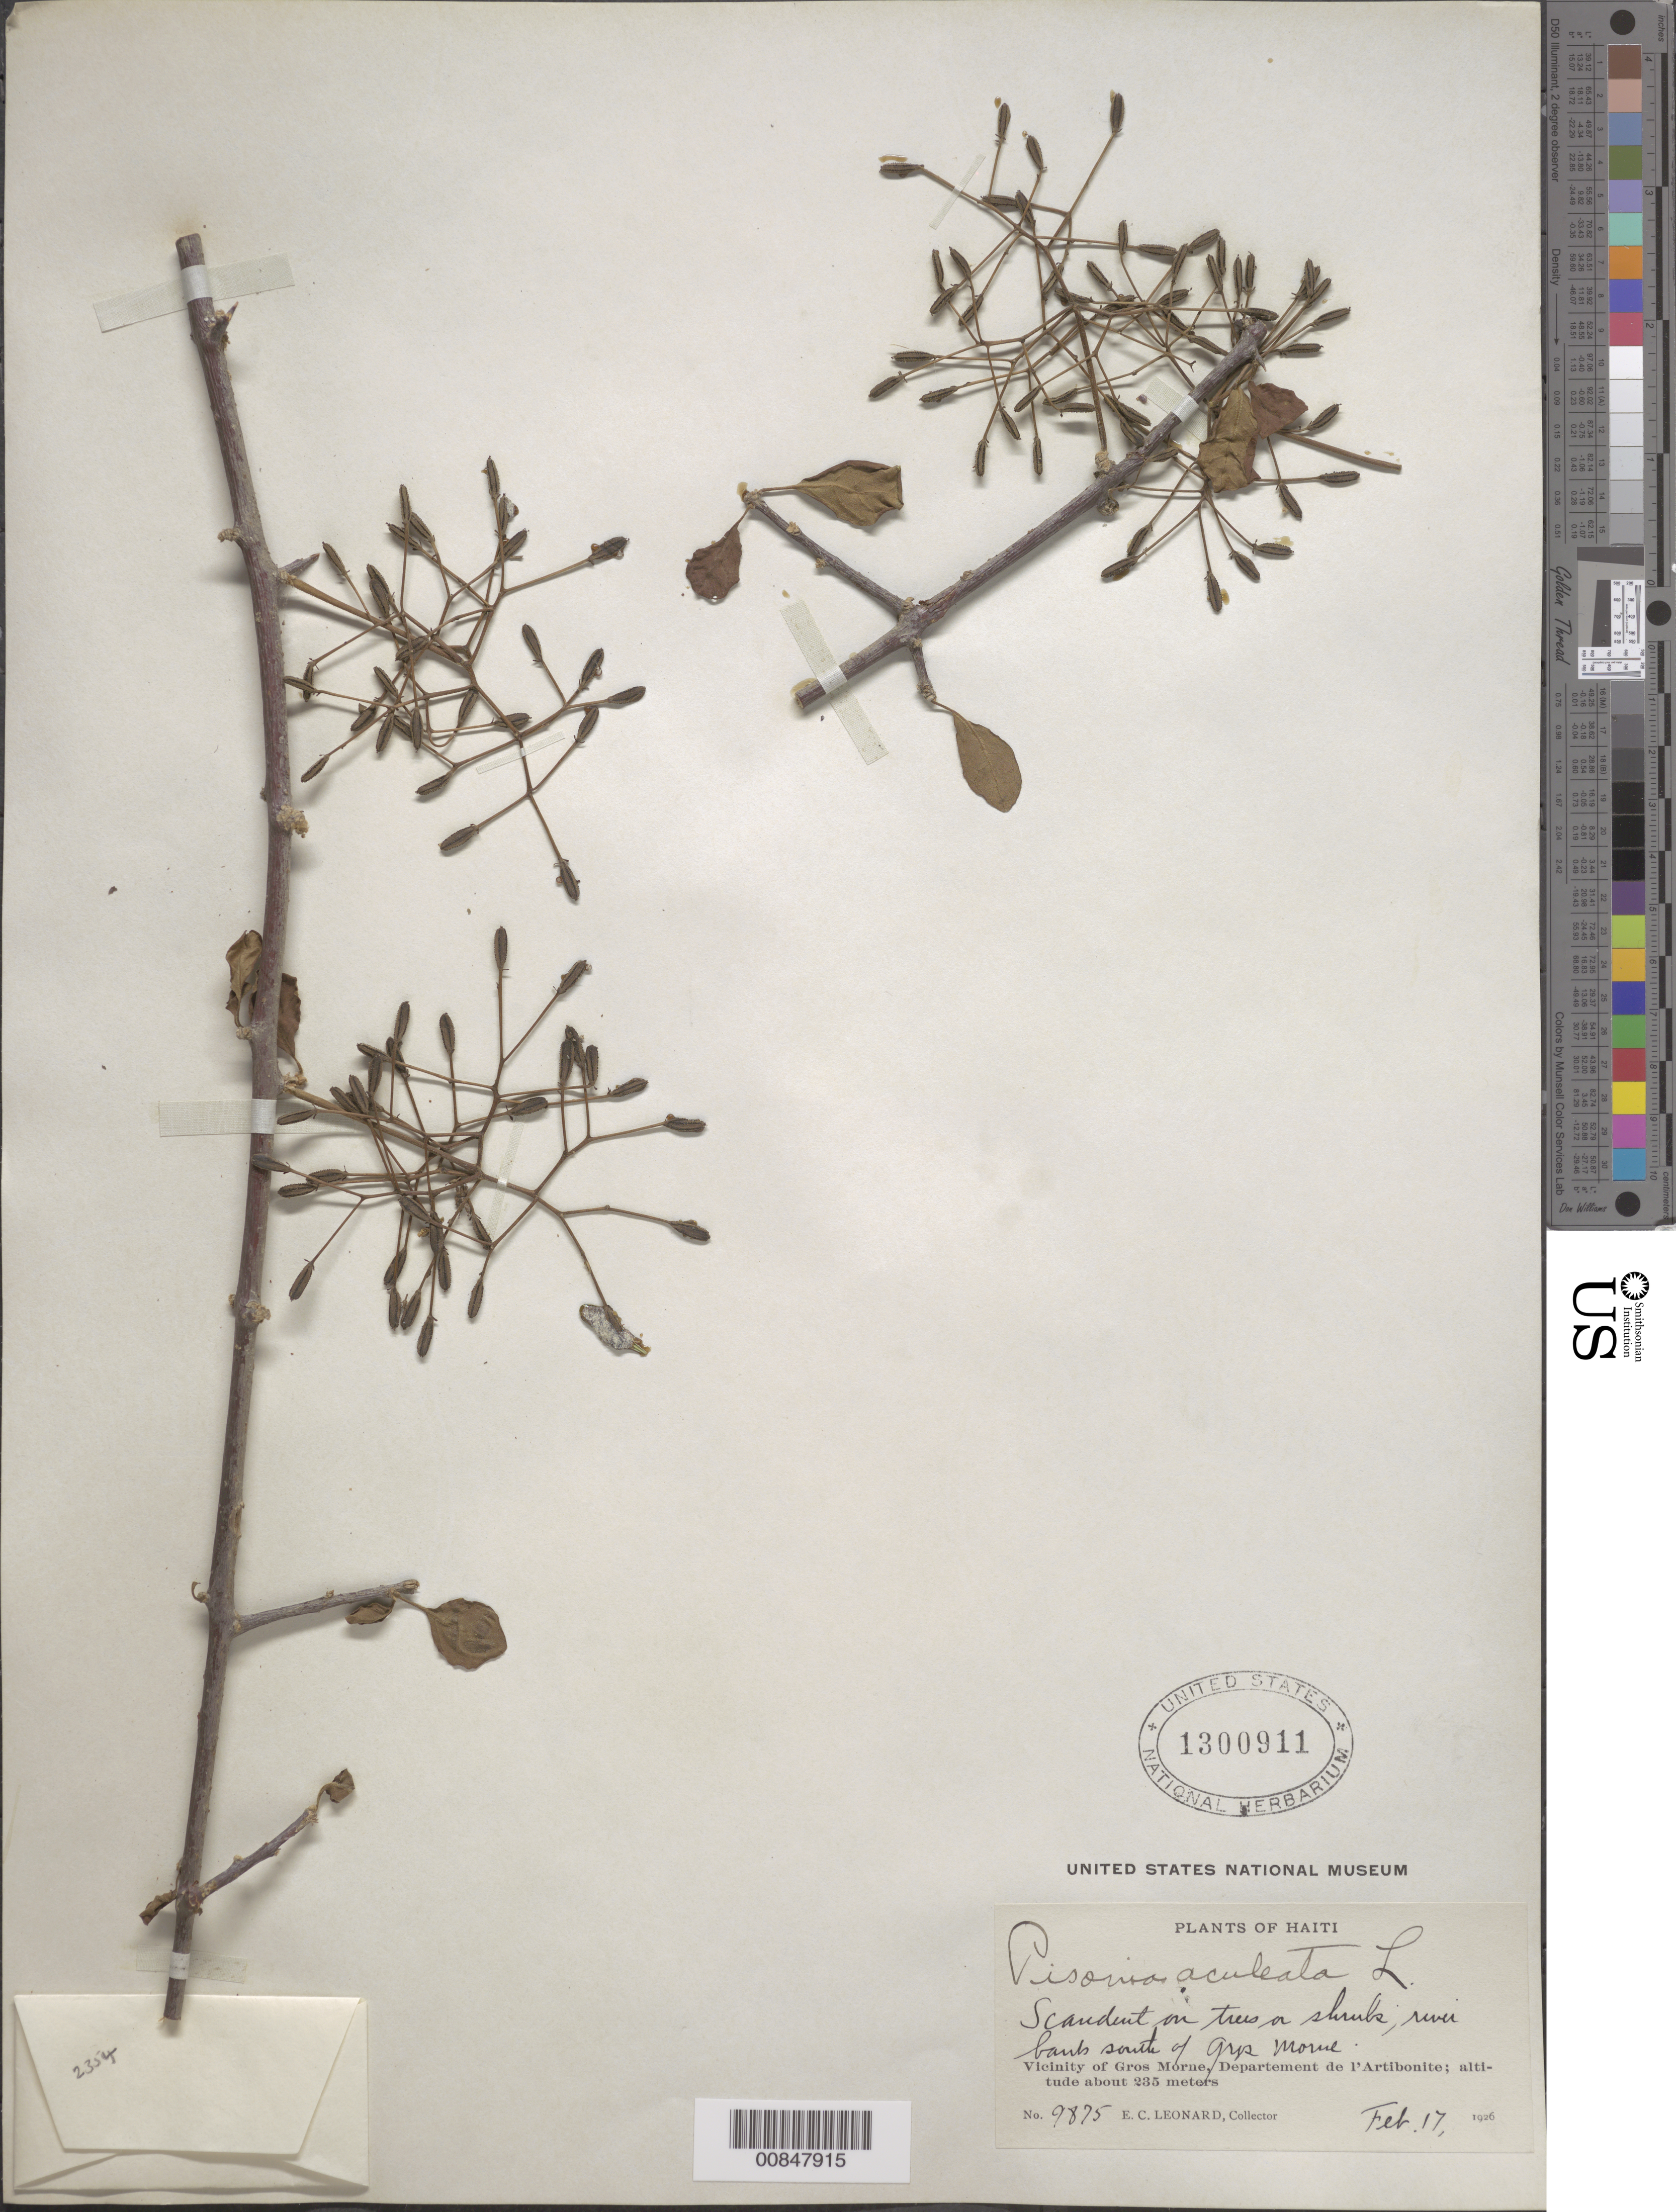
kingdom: Plantae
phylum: Tracheophyta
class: Magnoliopsida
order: Caryophyllales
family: Nyctaginaceae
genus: Pisonia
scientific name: Pisonia aculeata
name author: L.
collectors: E. C. Leonard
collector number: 9875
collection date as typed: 17 Feb 1926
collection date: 1926-02-17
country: Haiti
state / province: Artibonite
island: Hispaniola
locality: Vicinity of Gros Morne. River bank south of Gros Morne.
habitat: River bank. Scandent on trees or shrubs.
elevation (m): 235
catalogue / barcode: US 1300911